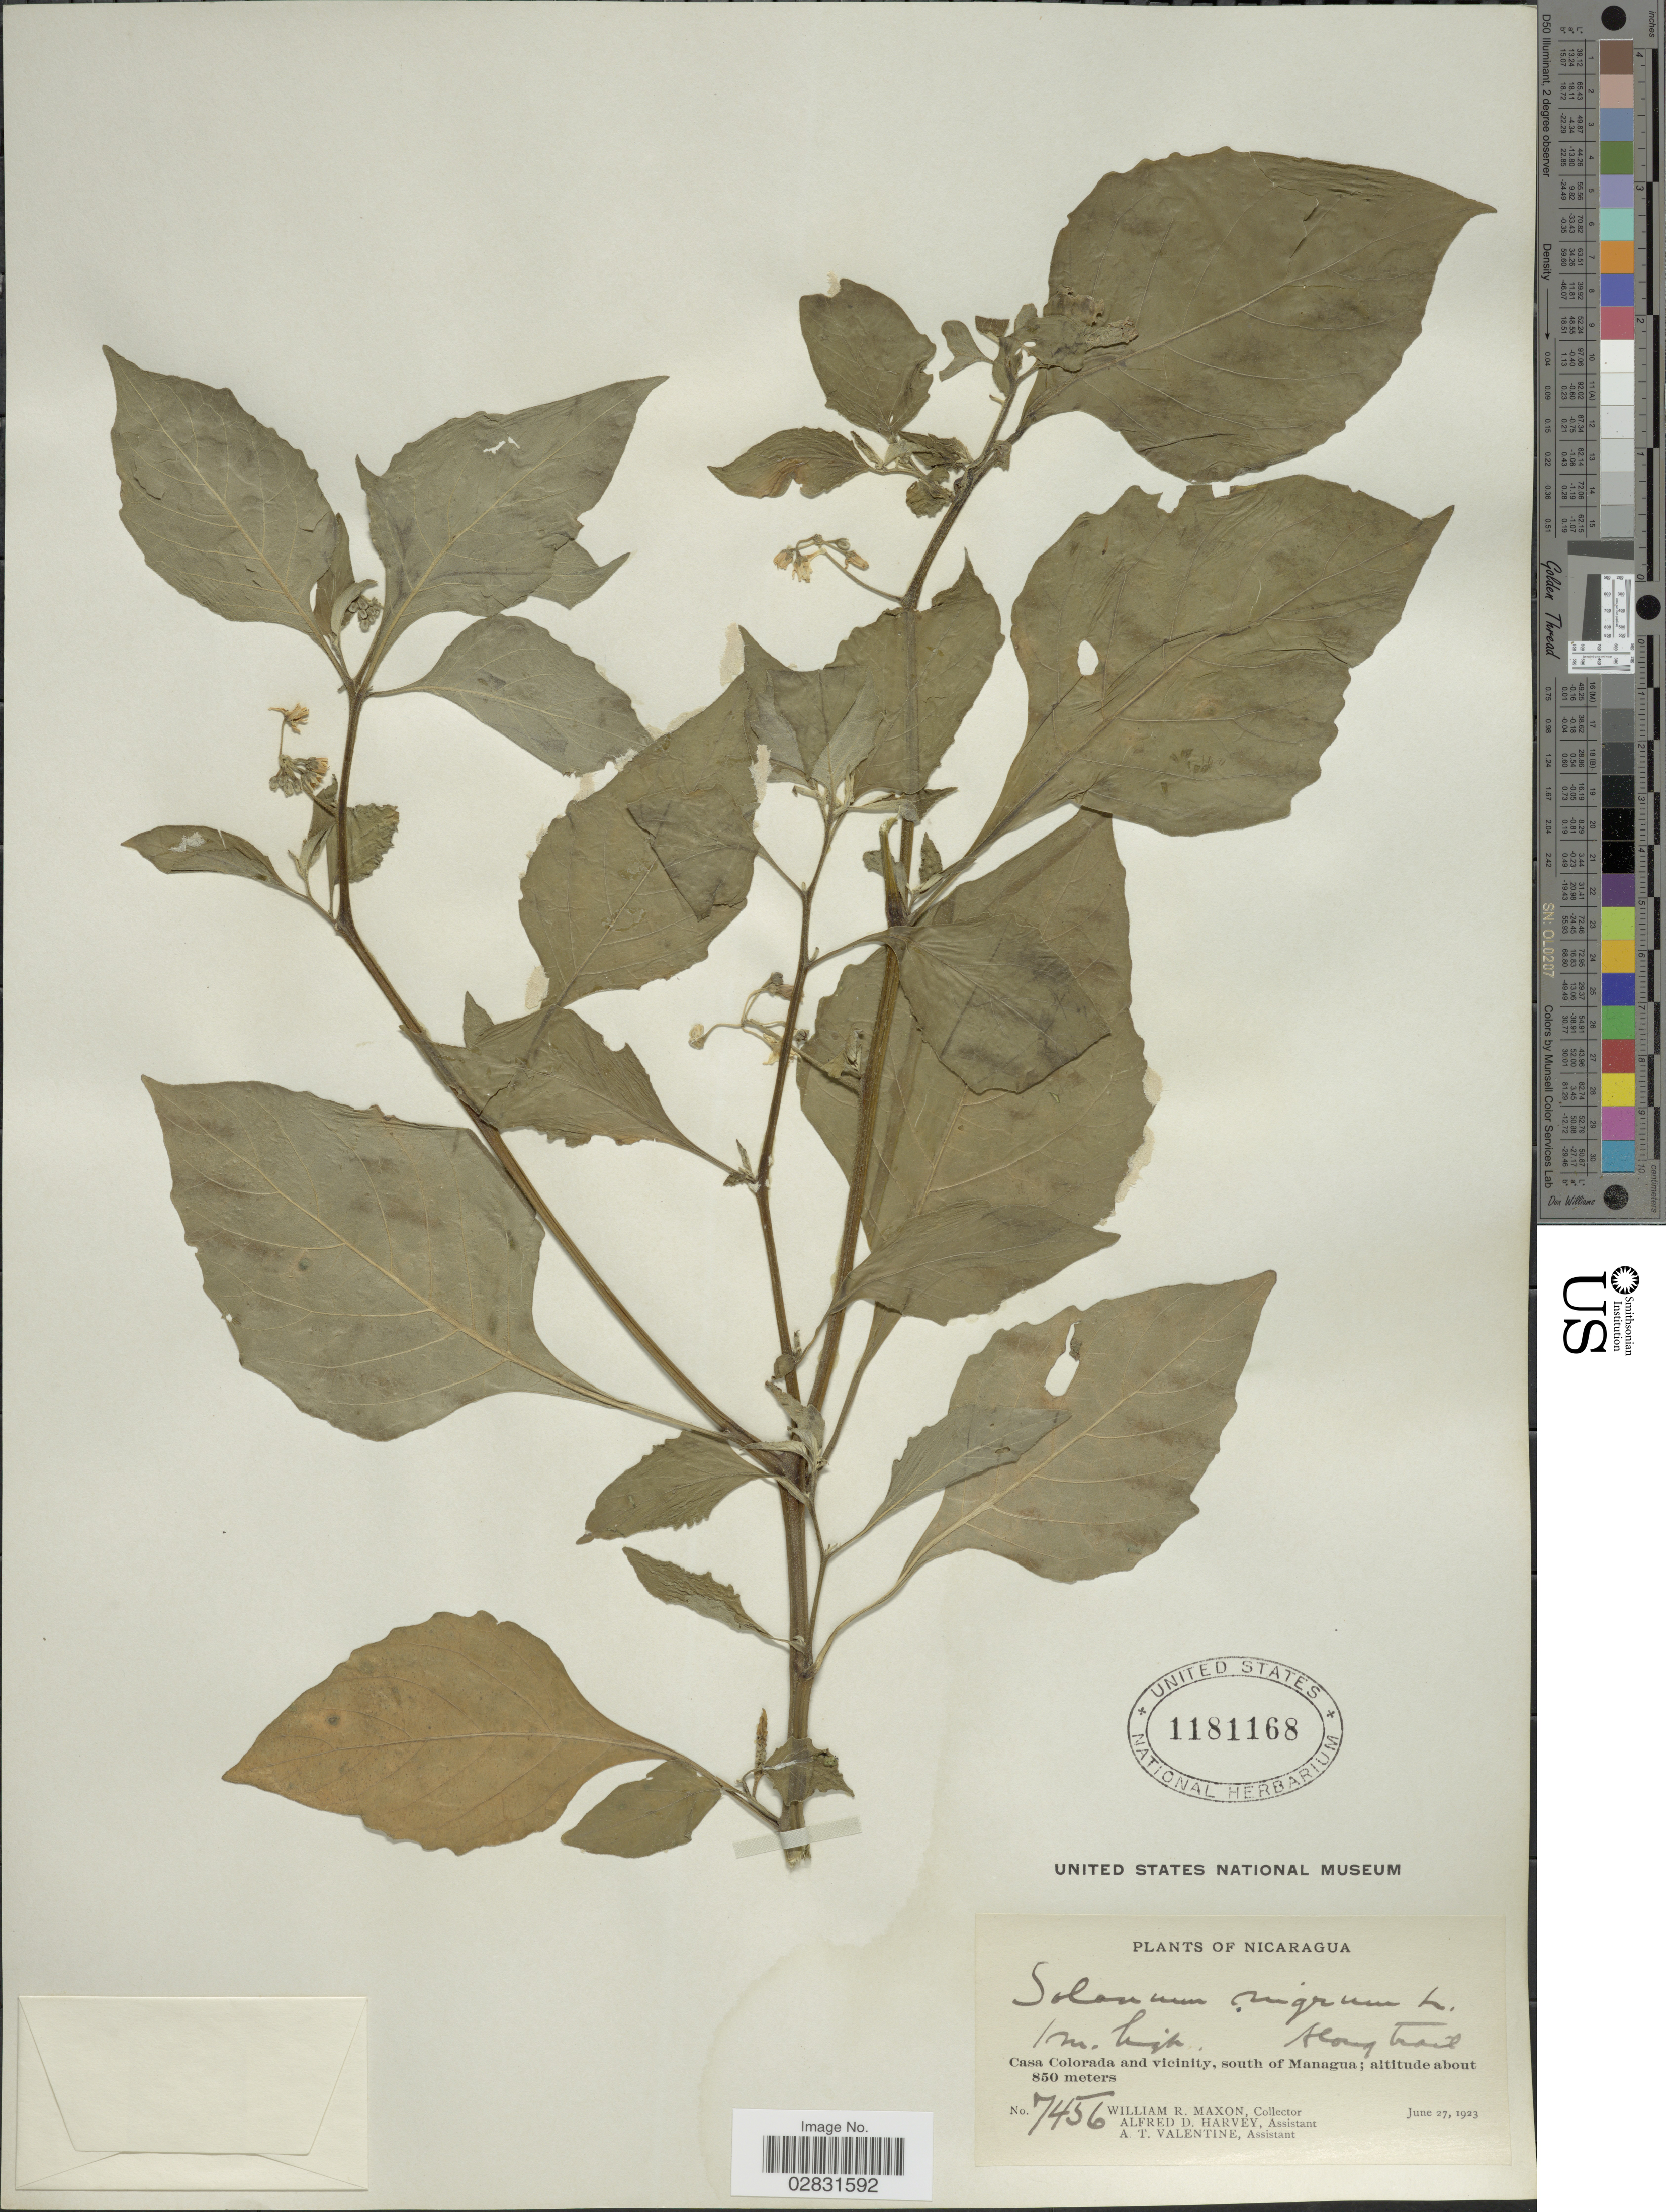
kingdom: Plantae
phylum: Tracheophyta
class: Magnoliopsida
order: Solanales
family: Solanaceae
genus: Solanum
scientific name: Solanum nigrum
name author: L.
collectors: W. R. Maxon, A. D. Harvey & A. Valentine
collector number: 7456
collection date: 1923-06-27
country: Nicaragua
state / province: Managua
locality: Casa Colorada and vicinity, south of Managua.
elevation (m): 850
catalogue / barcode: US 1181168